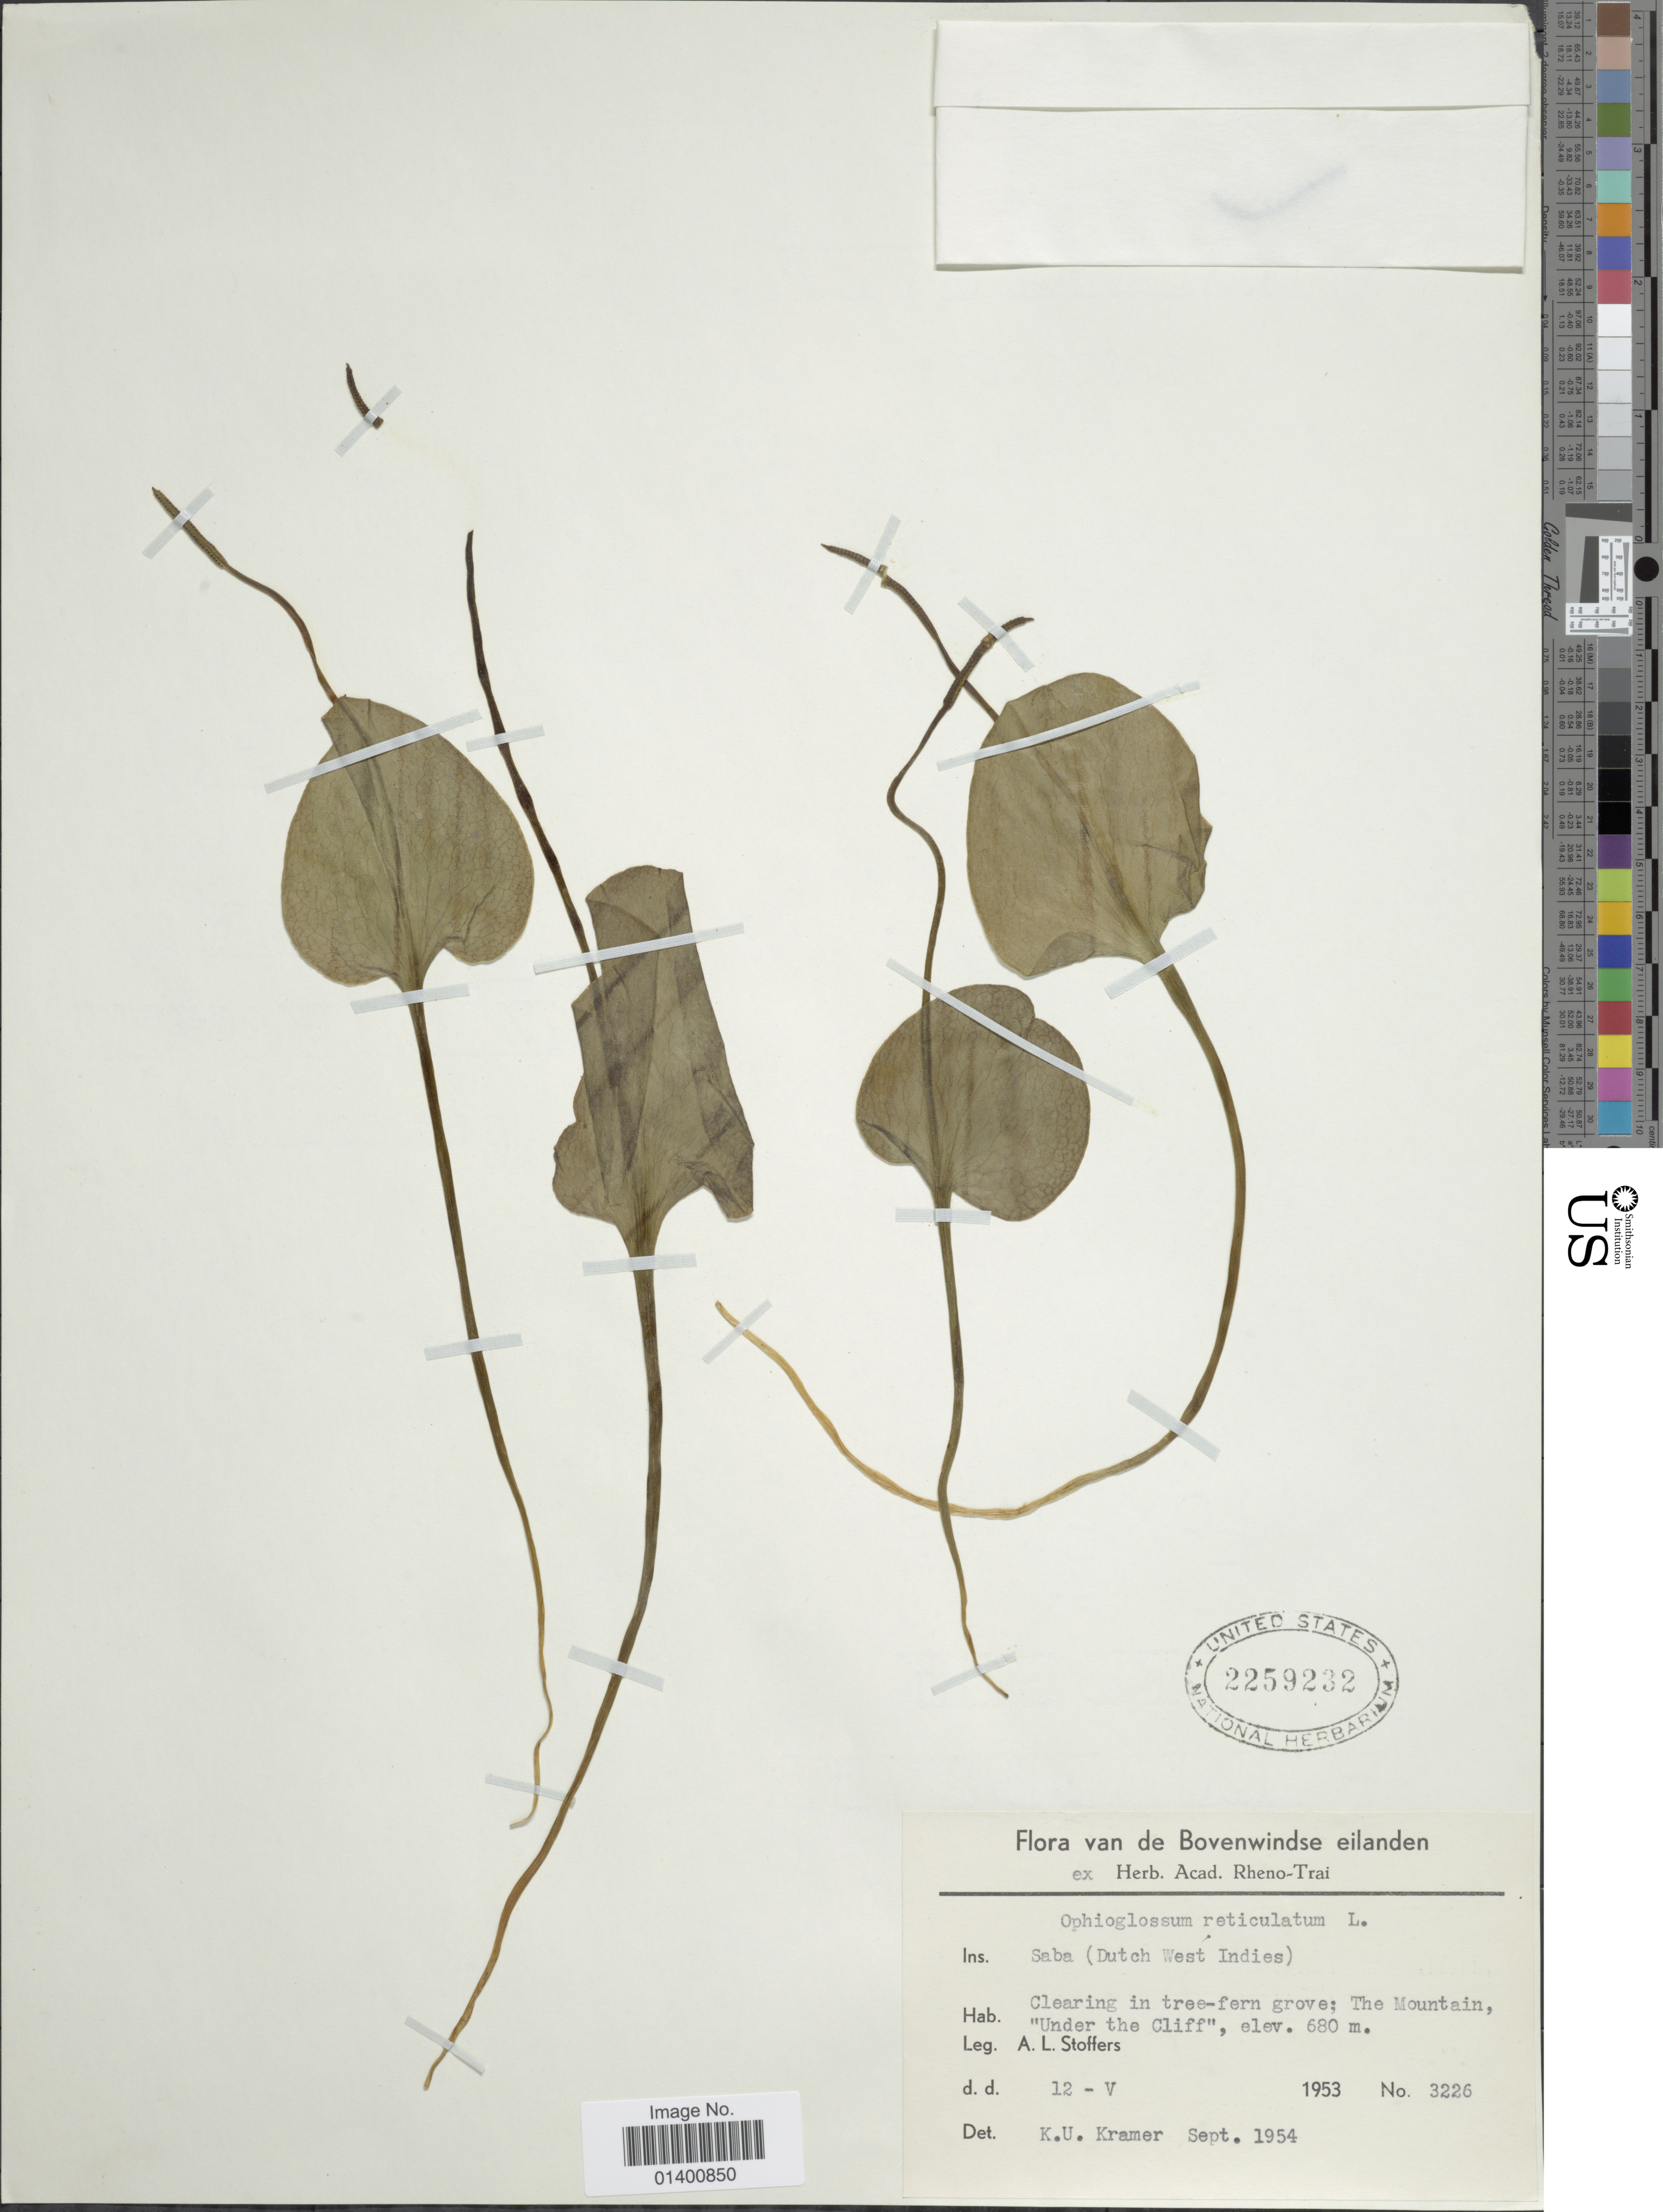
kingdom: Plantae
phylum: Tracheophyta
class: Polypodiopsida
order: Ophioglossales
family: Ophioglossaceae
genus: Ophioglossum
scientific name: Ophioglossum reticulatum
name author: L.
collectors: A. Stoffers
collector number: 3226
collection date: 1953-05-12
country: Netherlands Antilles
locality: Ins. Saba (Dutch West Indies), The Mountain, "Under the cliff"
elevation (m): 680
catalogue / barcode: US 2259232